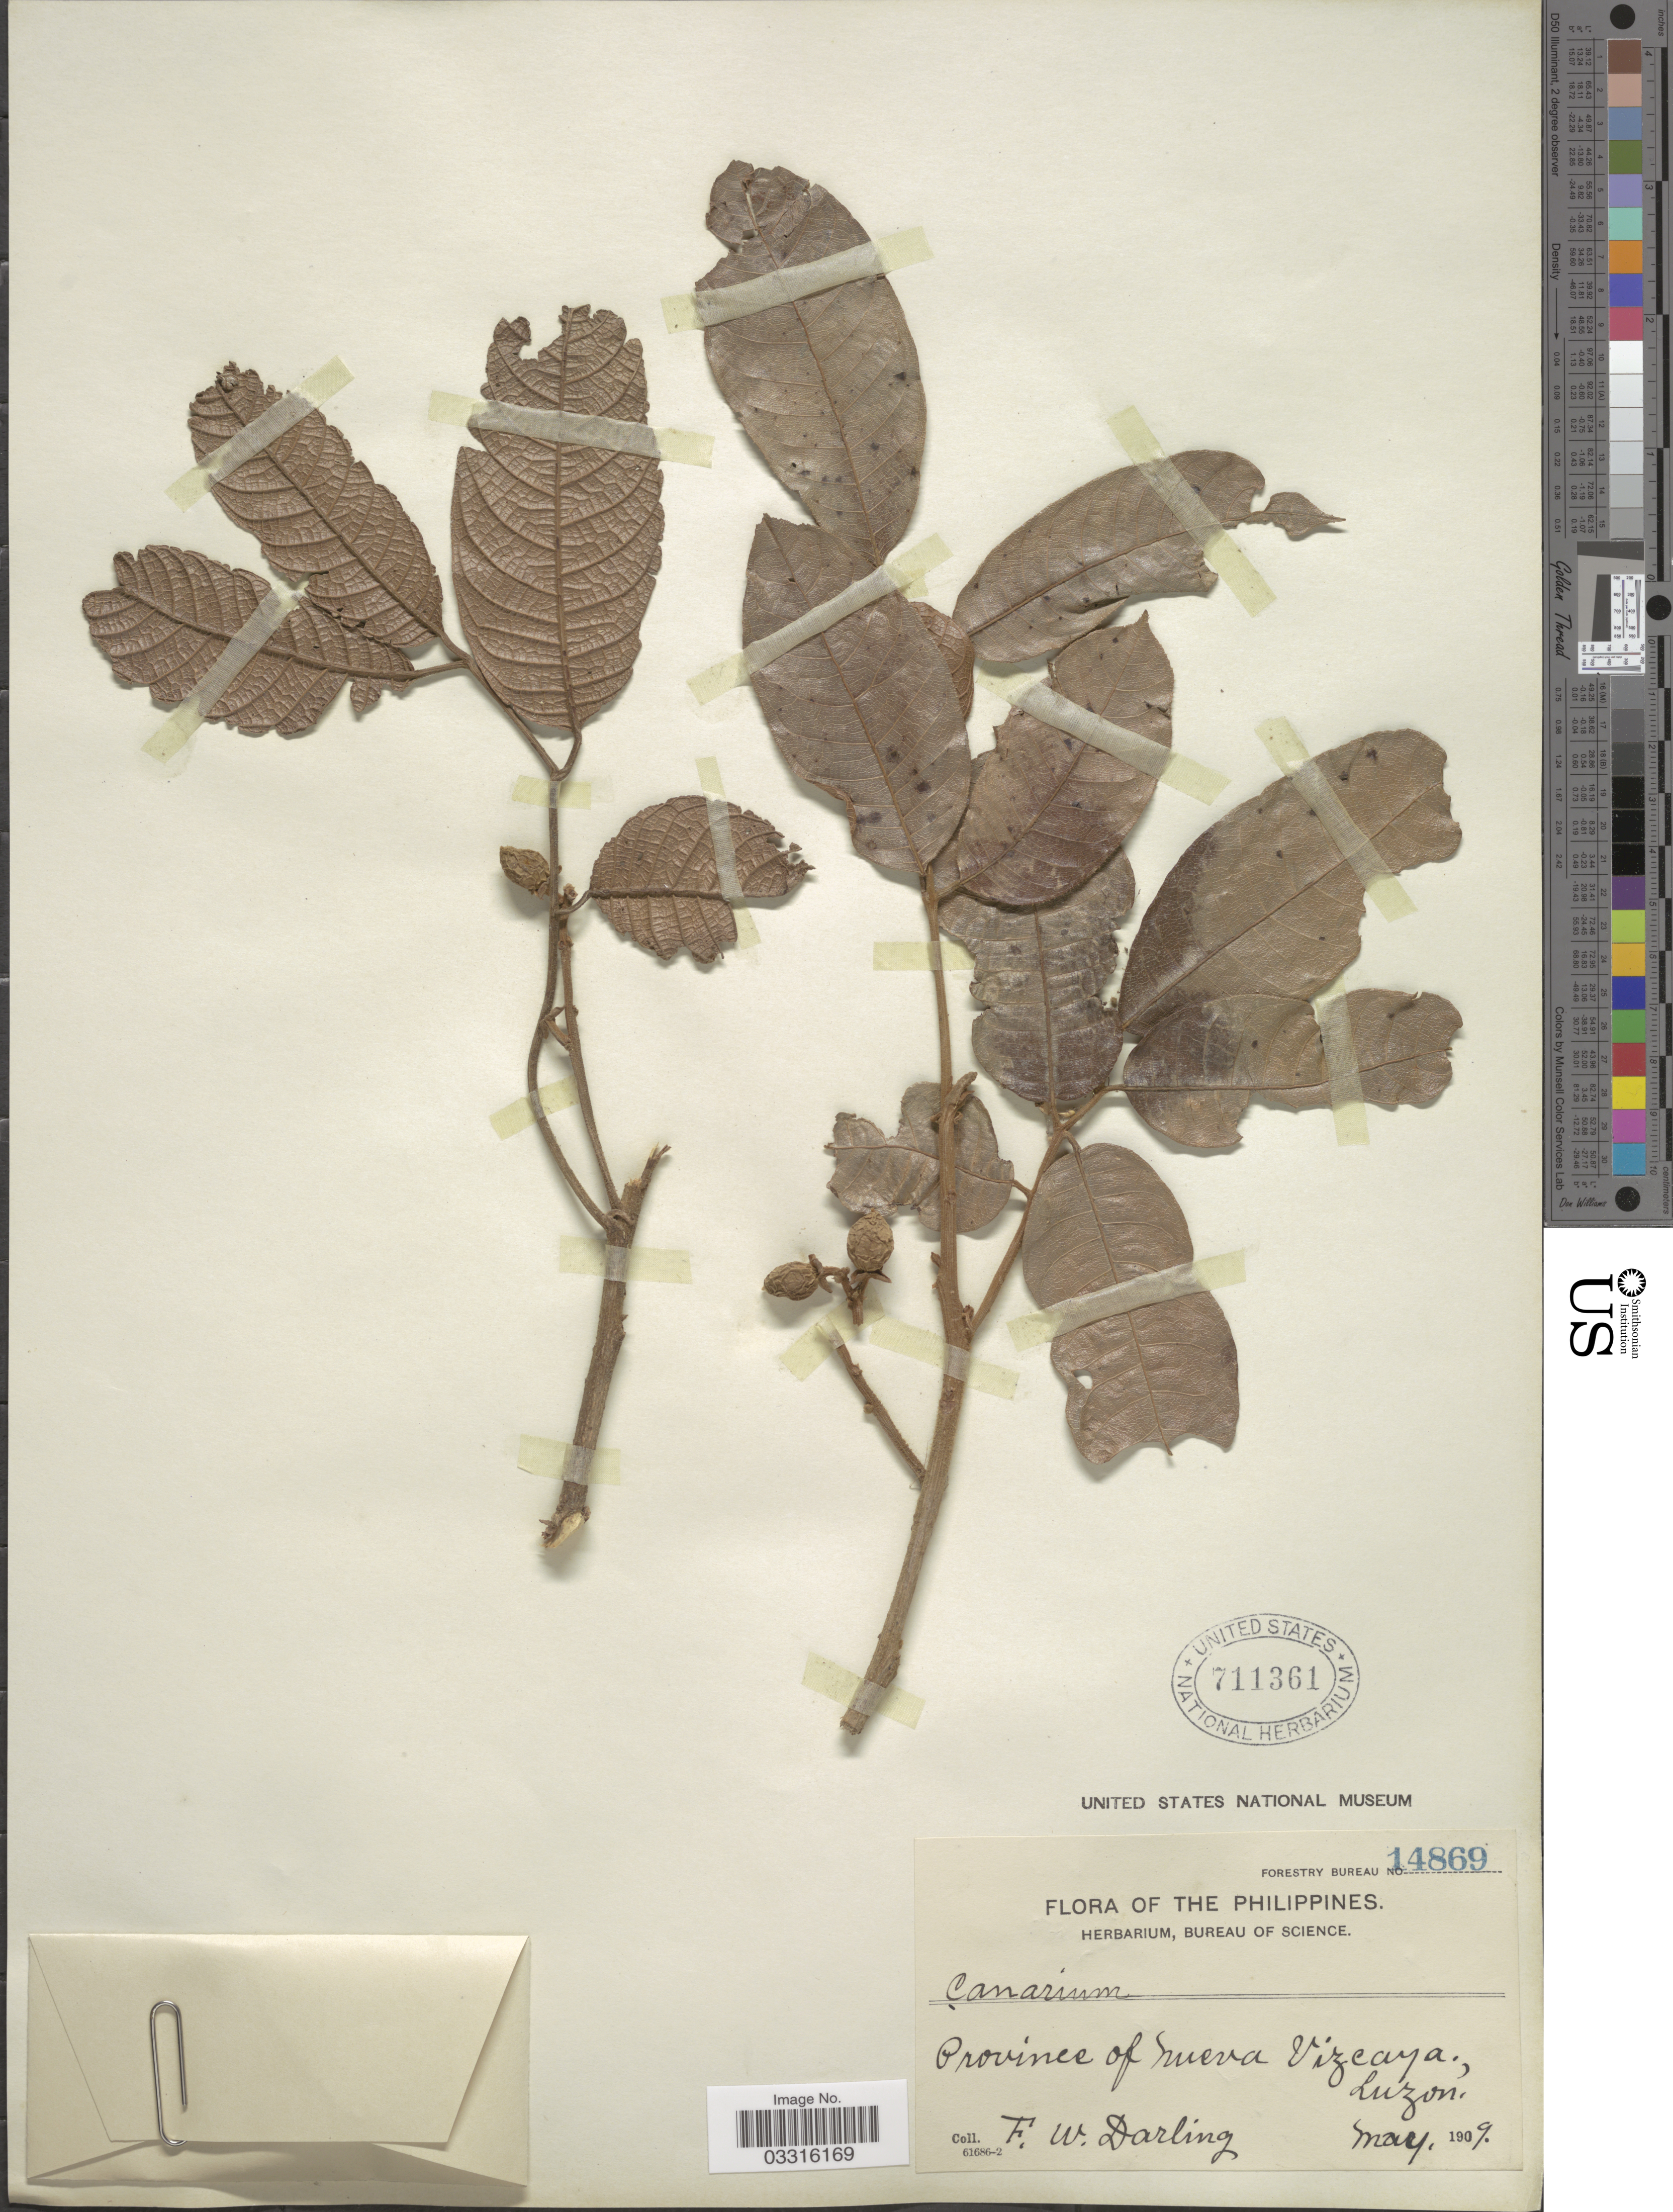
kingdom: Plantae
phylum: Tracheophyta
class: Magnoliopsida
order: Sapindales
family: Burseraceae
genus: Canarium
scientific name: Canarium sp.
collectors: F. Darling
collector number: Forestry Bureau 14869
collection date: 1909-05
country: Philippines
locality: Province of Nueva Vizcaya, Luzon.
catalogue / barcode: US 711361